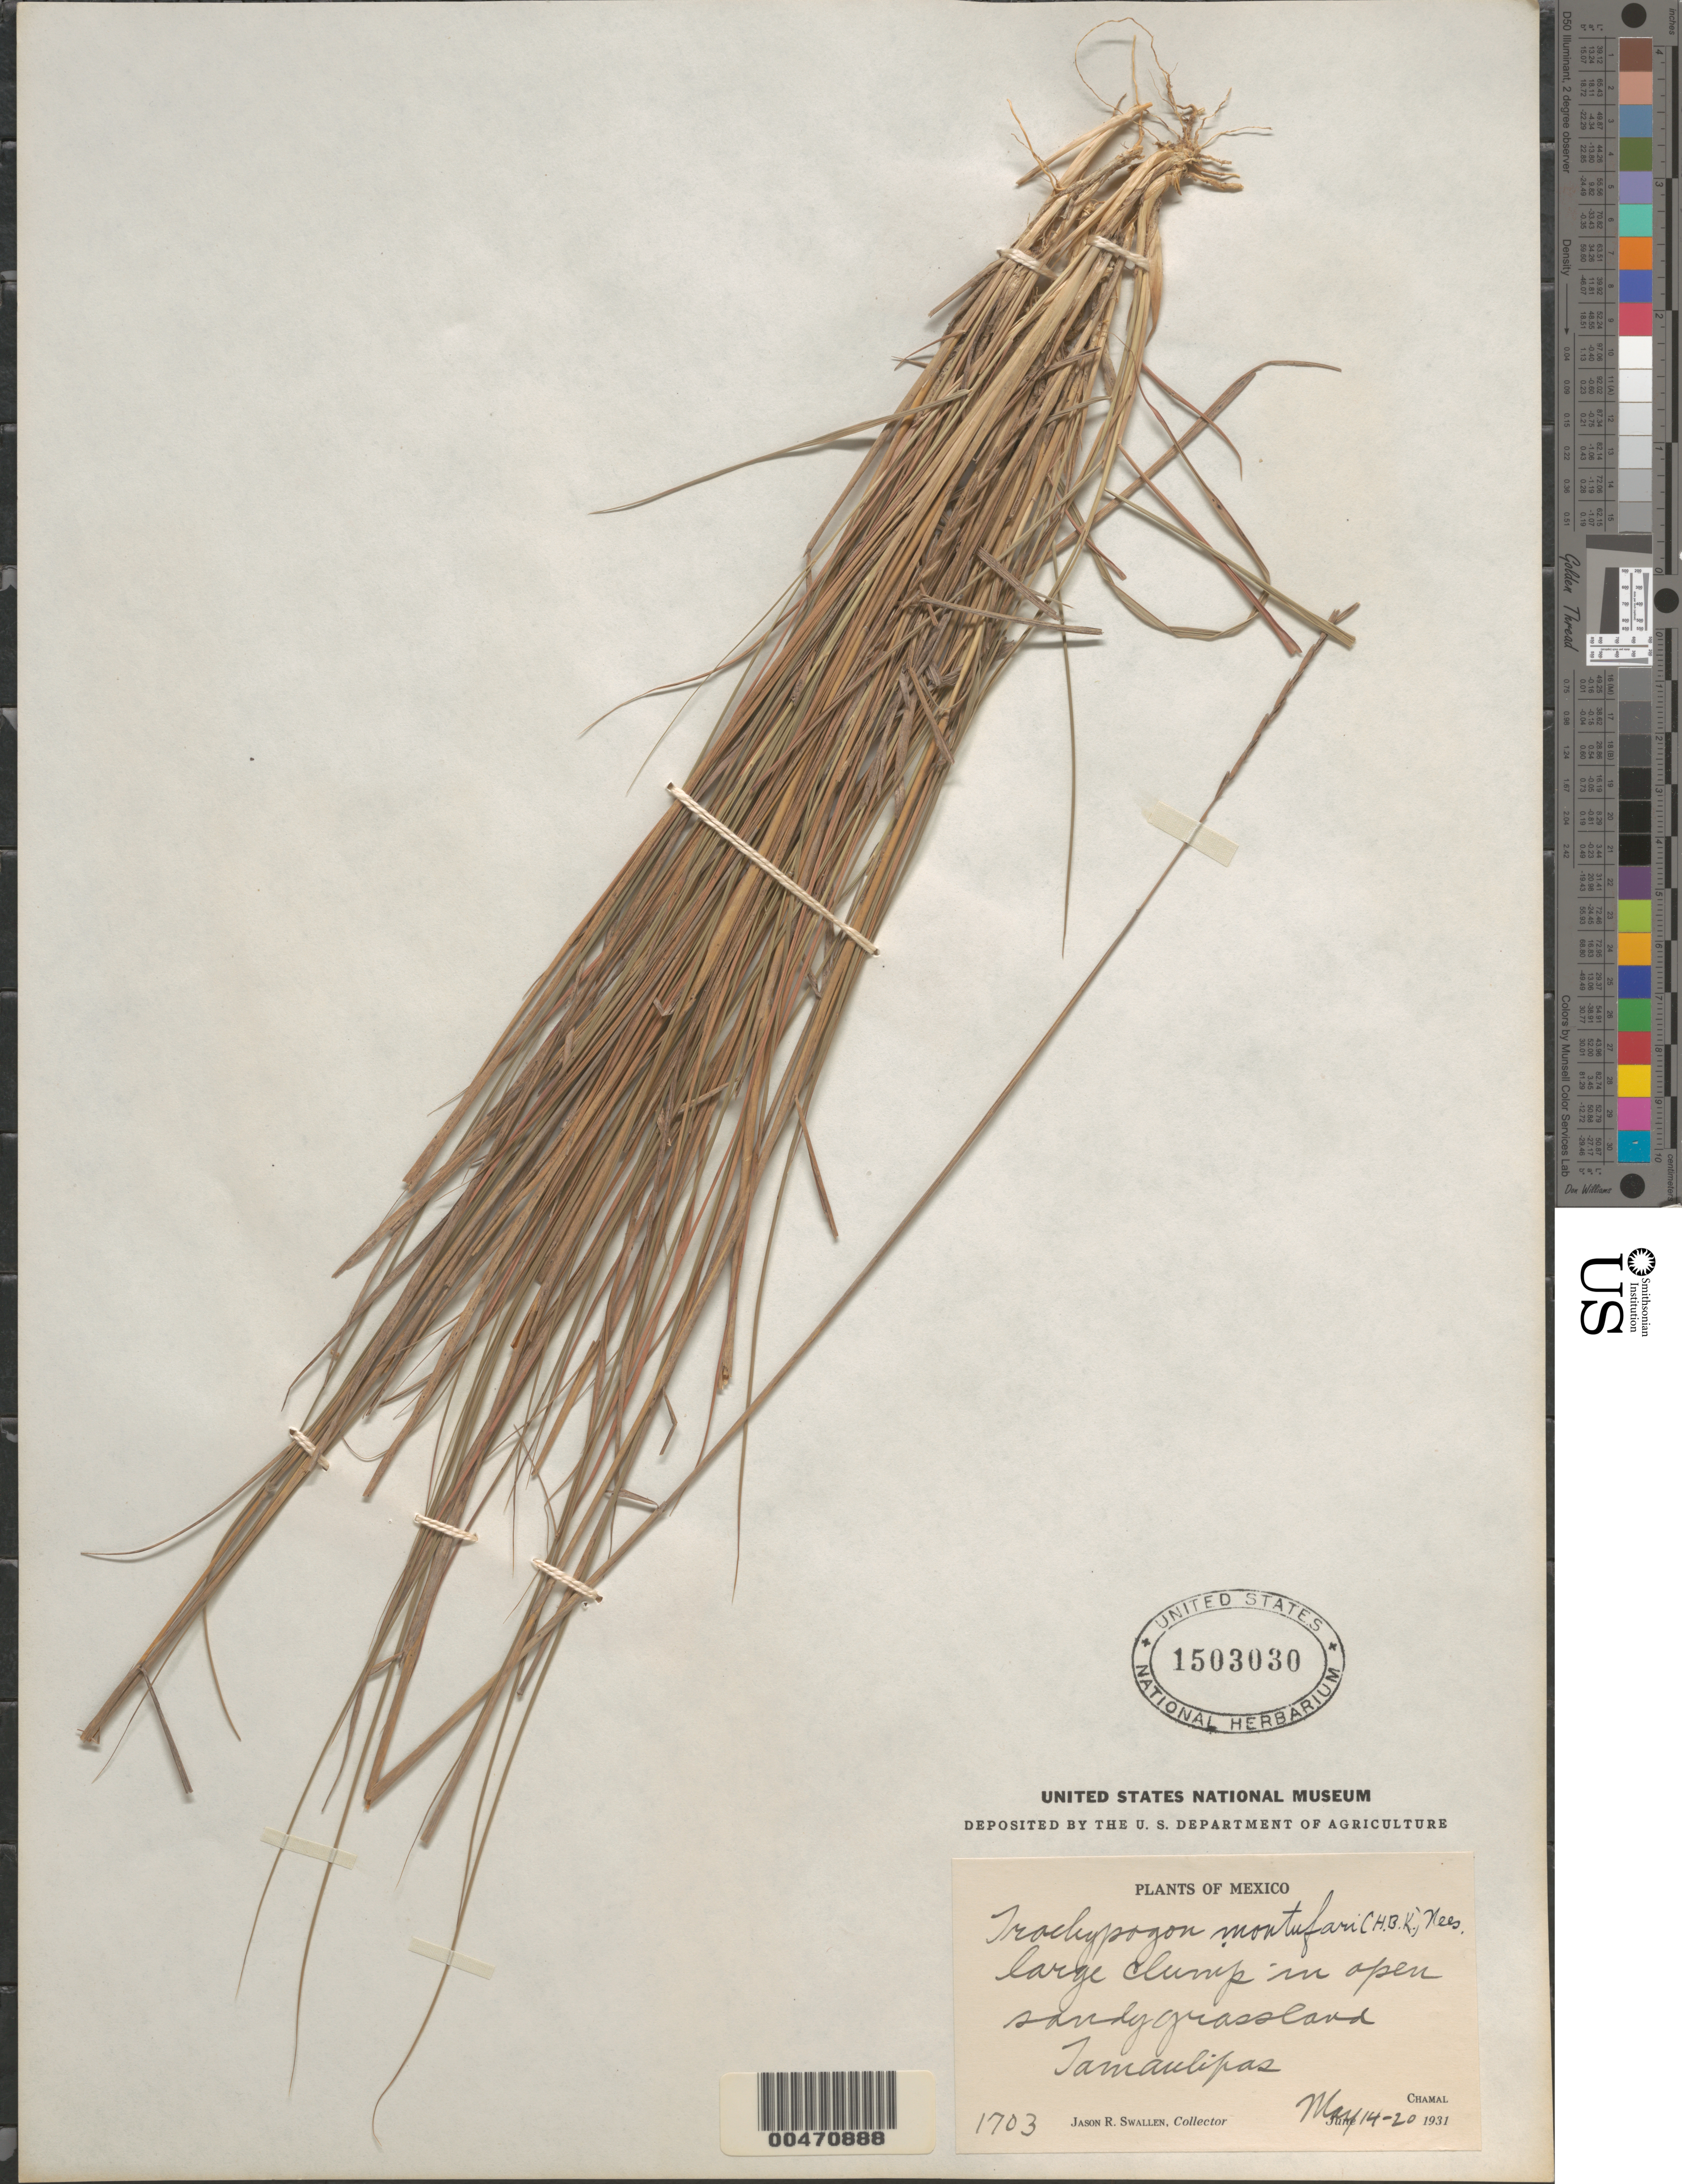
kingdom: Plantae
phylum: Tracheophyta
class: Liliopsida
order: Poales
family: Poaceae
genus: Trachypogon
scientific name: Trachypogon angustifolius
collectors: J. R. Swallen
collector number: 1703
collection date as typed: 14 May 1931 to 20 May 1931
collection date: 1931-05-14/1931-05-20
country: Mexico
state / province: Tamaulipas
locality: Chamal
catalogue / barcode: US 1503030